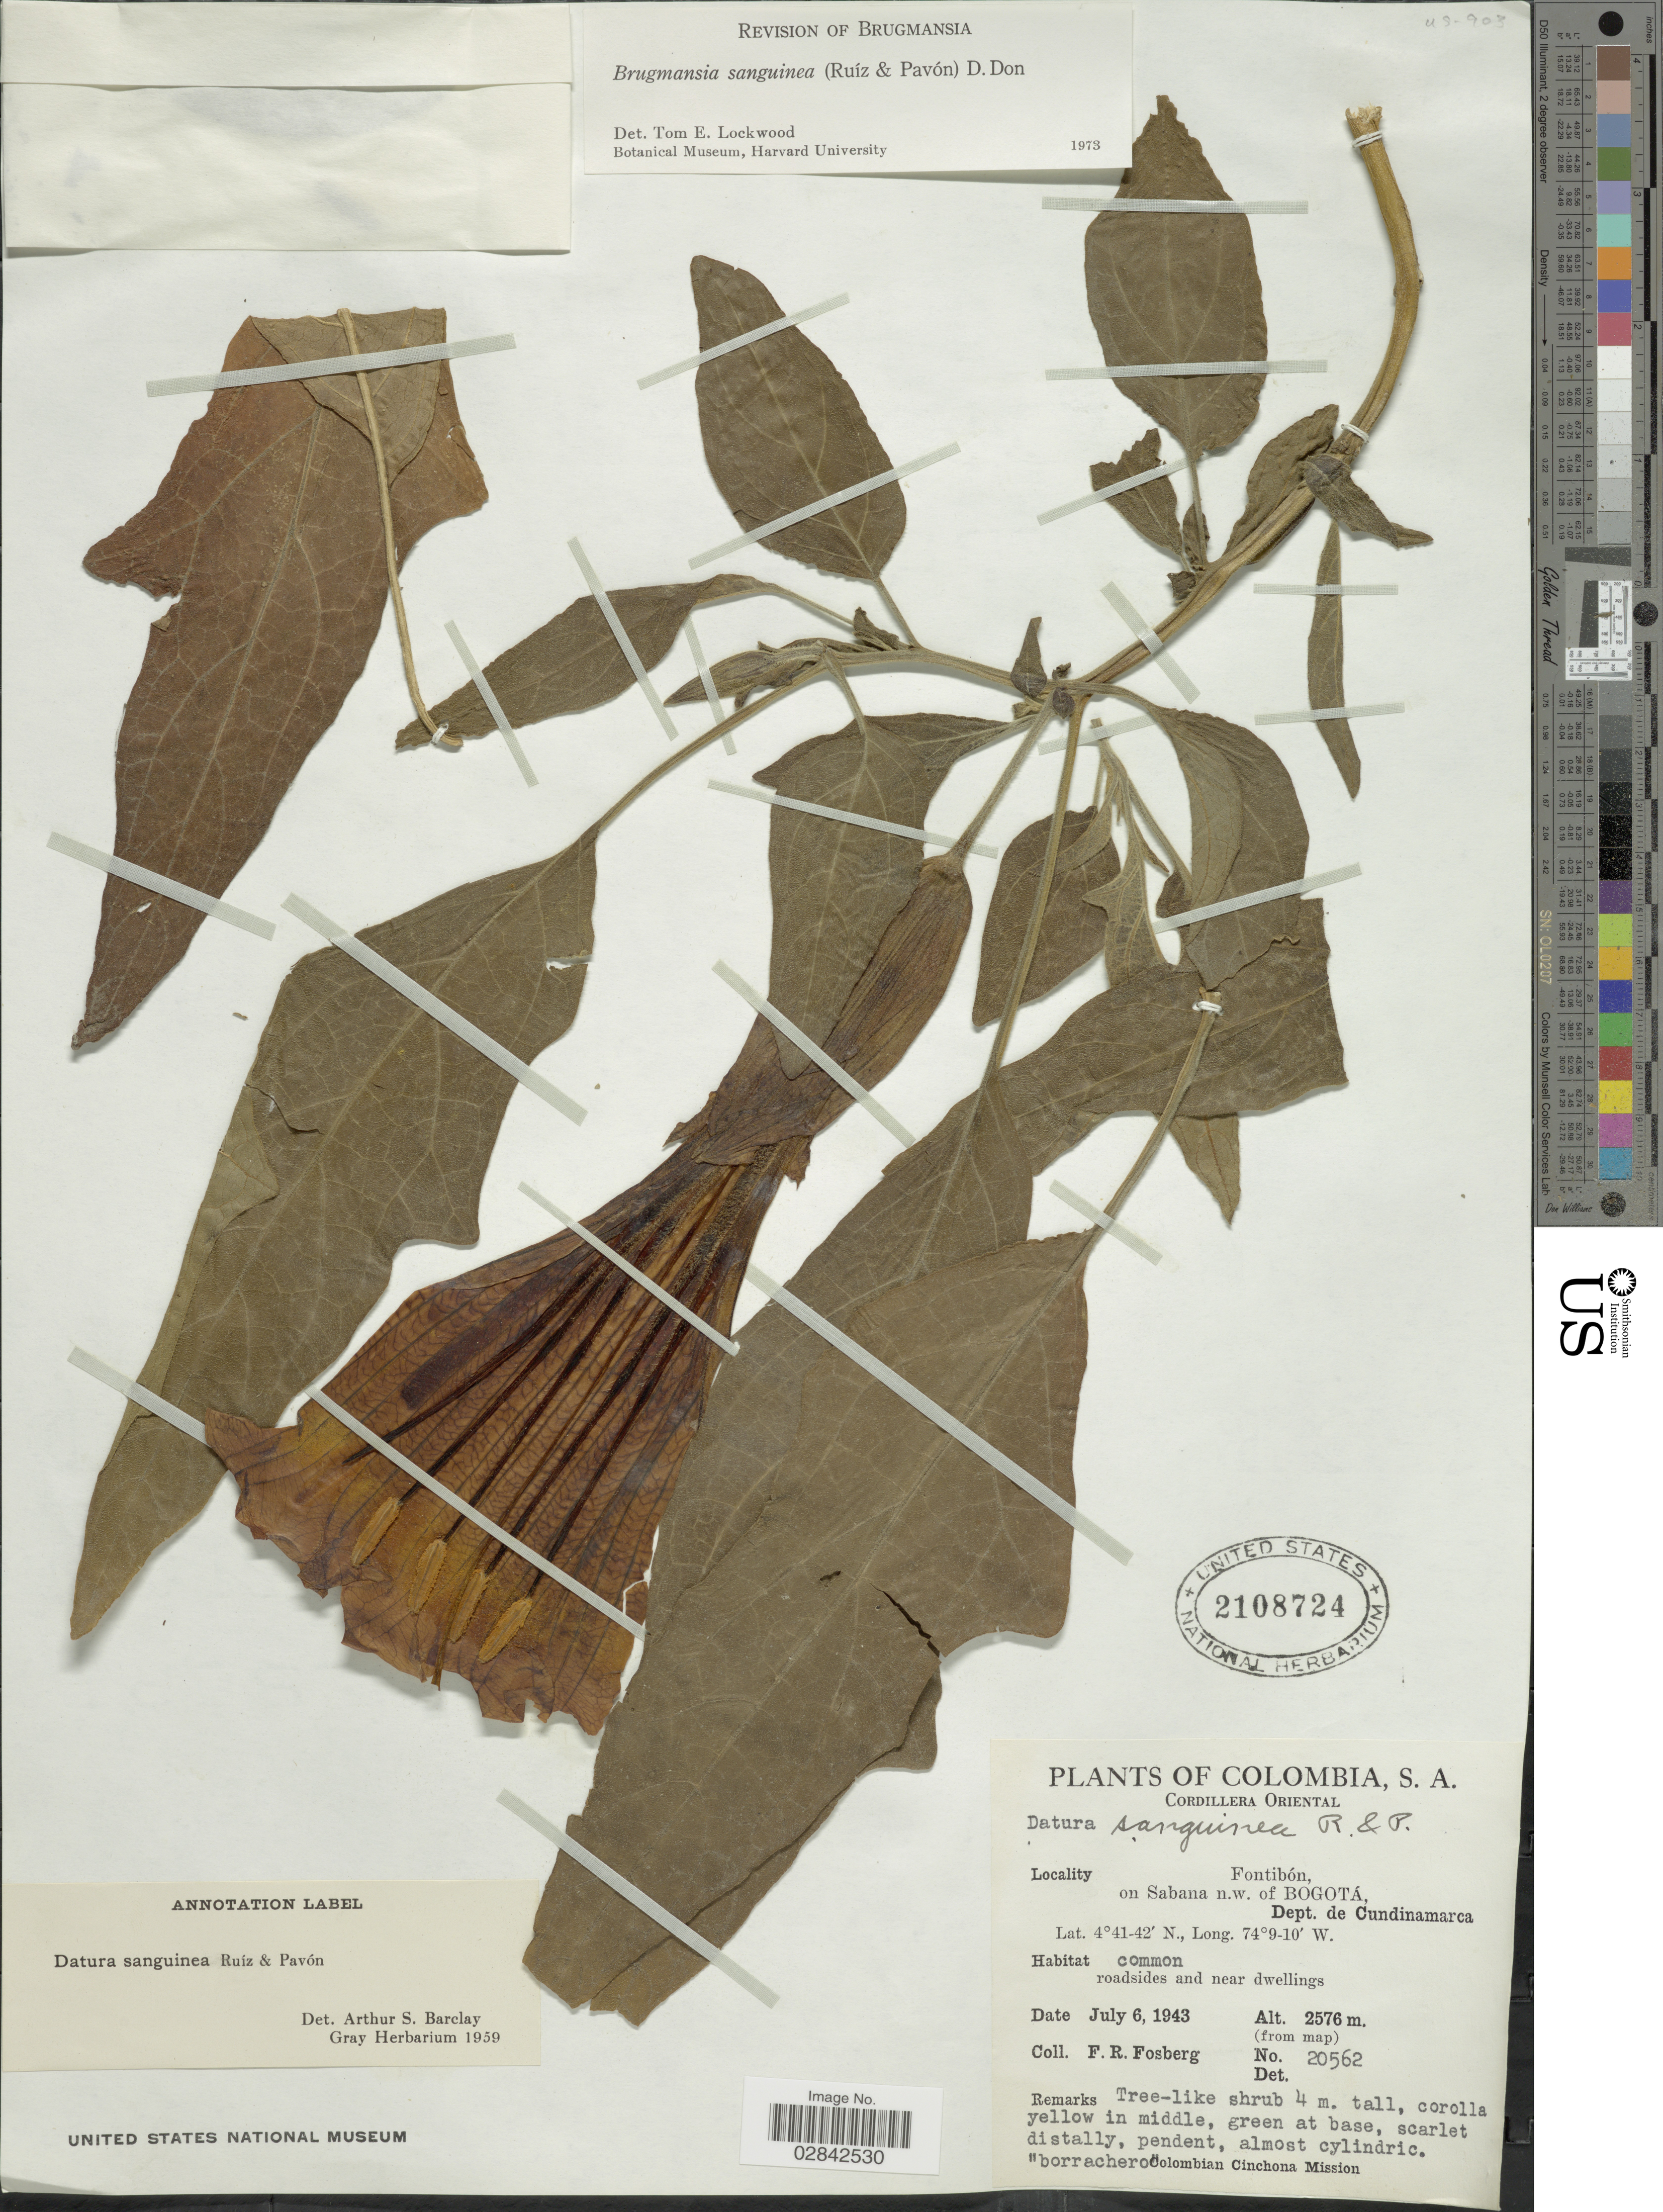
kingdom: Plantae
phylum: Tracheophyta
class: Magnoliopsida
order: Solanales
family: Solanaceae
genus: Brugmansia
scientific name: Brugmansia sanguinea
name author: (Ruiz & Pav.) D. Don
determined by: Lockwood, T. E.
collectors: F. R. Fosberg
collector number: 20562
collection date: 1943-07-06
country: Colombia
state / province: Cundinamarca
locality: Cordillera Oriental, Fontibón, on Sabana n.w. of Bogotá, Dept. de Cundinamarca.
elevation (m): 2576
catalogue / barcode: US 2108724